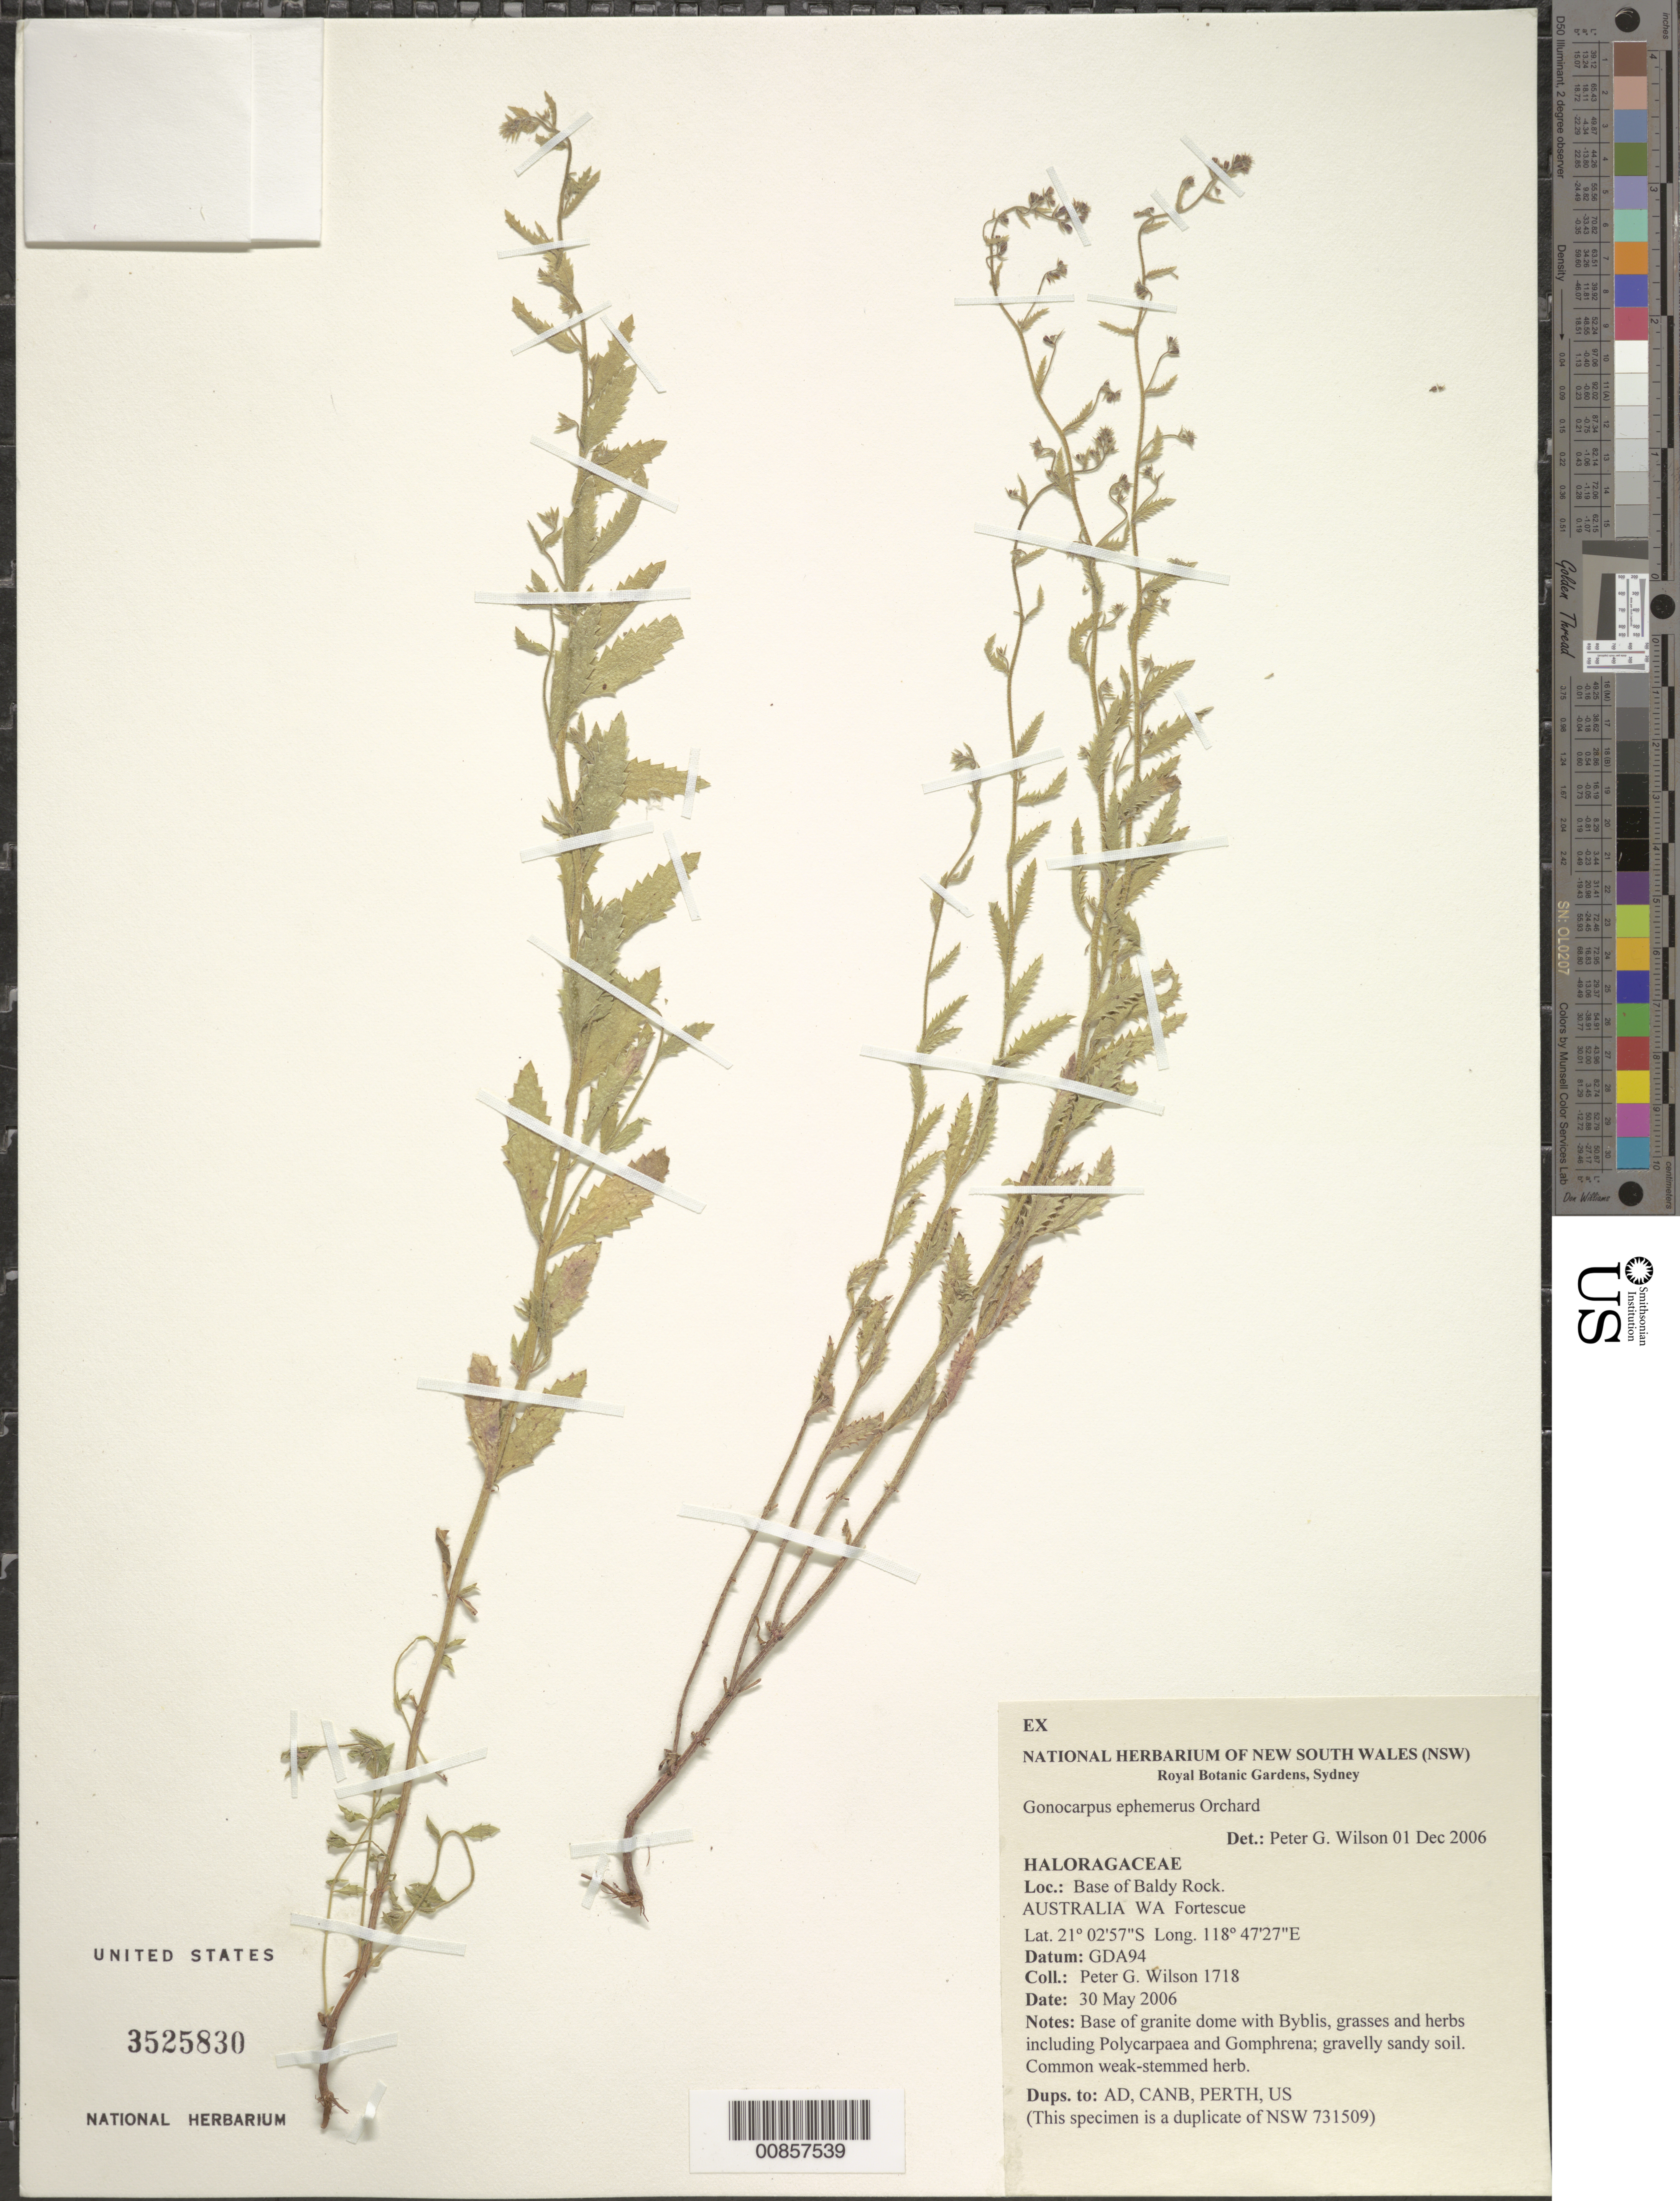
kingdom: Plantae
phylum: Tracheophyta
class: Magnoliopsida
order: Saxifragales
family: Haloragaceae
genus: Gonocarpus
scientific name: Gonocarpus ephemerus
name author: Orchard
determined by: Wilson, Peter G.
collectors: Peter G. Wilson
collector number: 1718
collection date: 2006-05-30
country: Australia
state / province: Western Australia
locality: Fortescue, base of Baldy Rock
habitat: Base of granite dome, gravelly, sandy soil.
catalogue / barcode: US 3525830